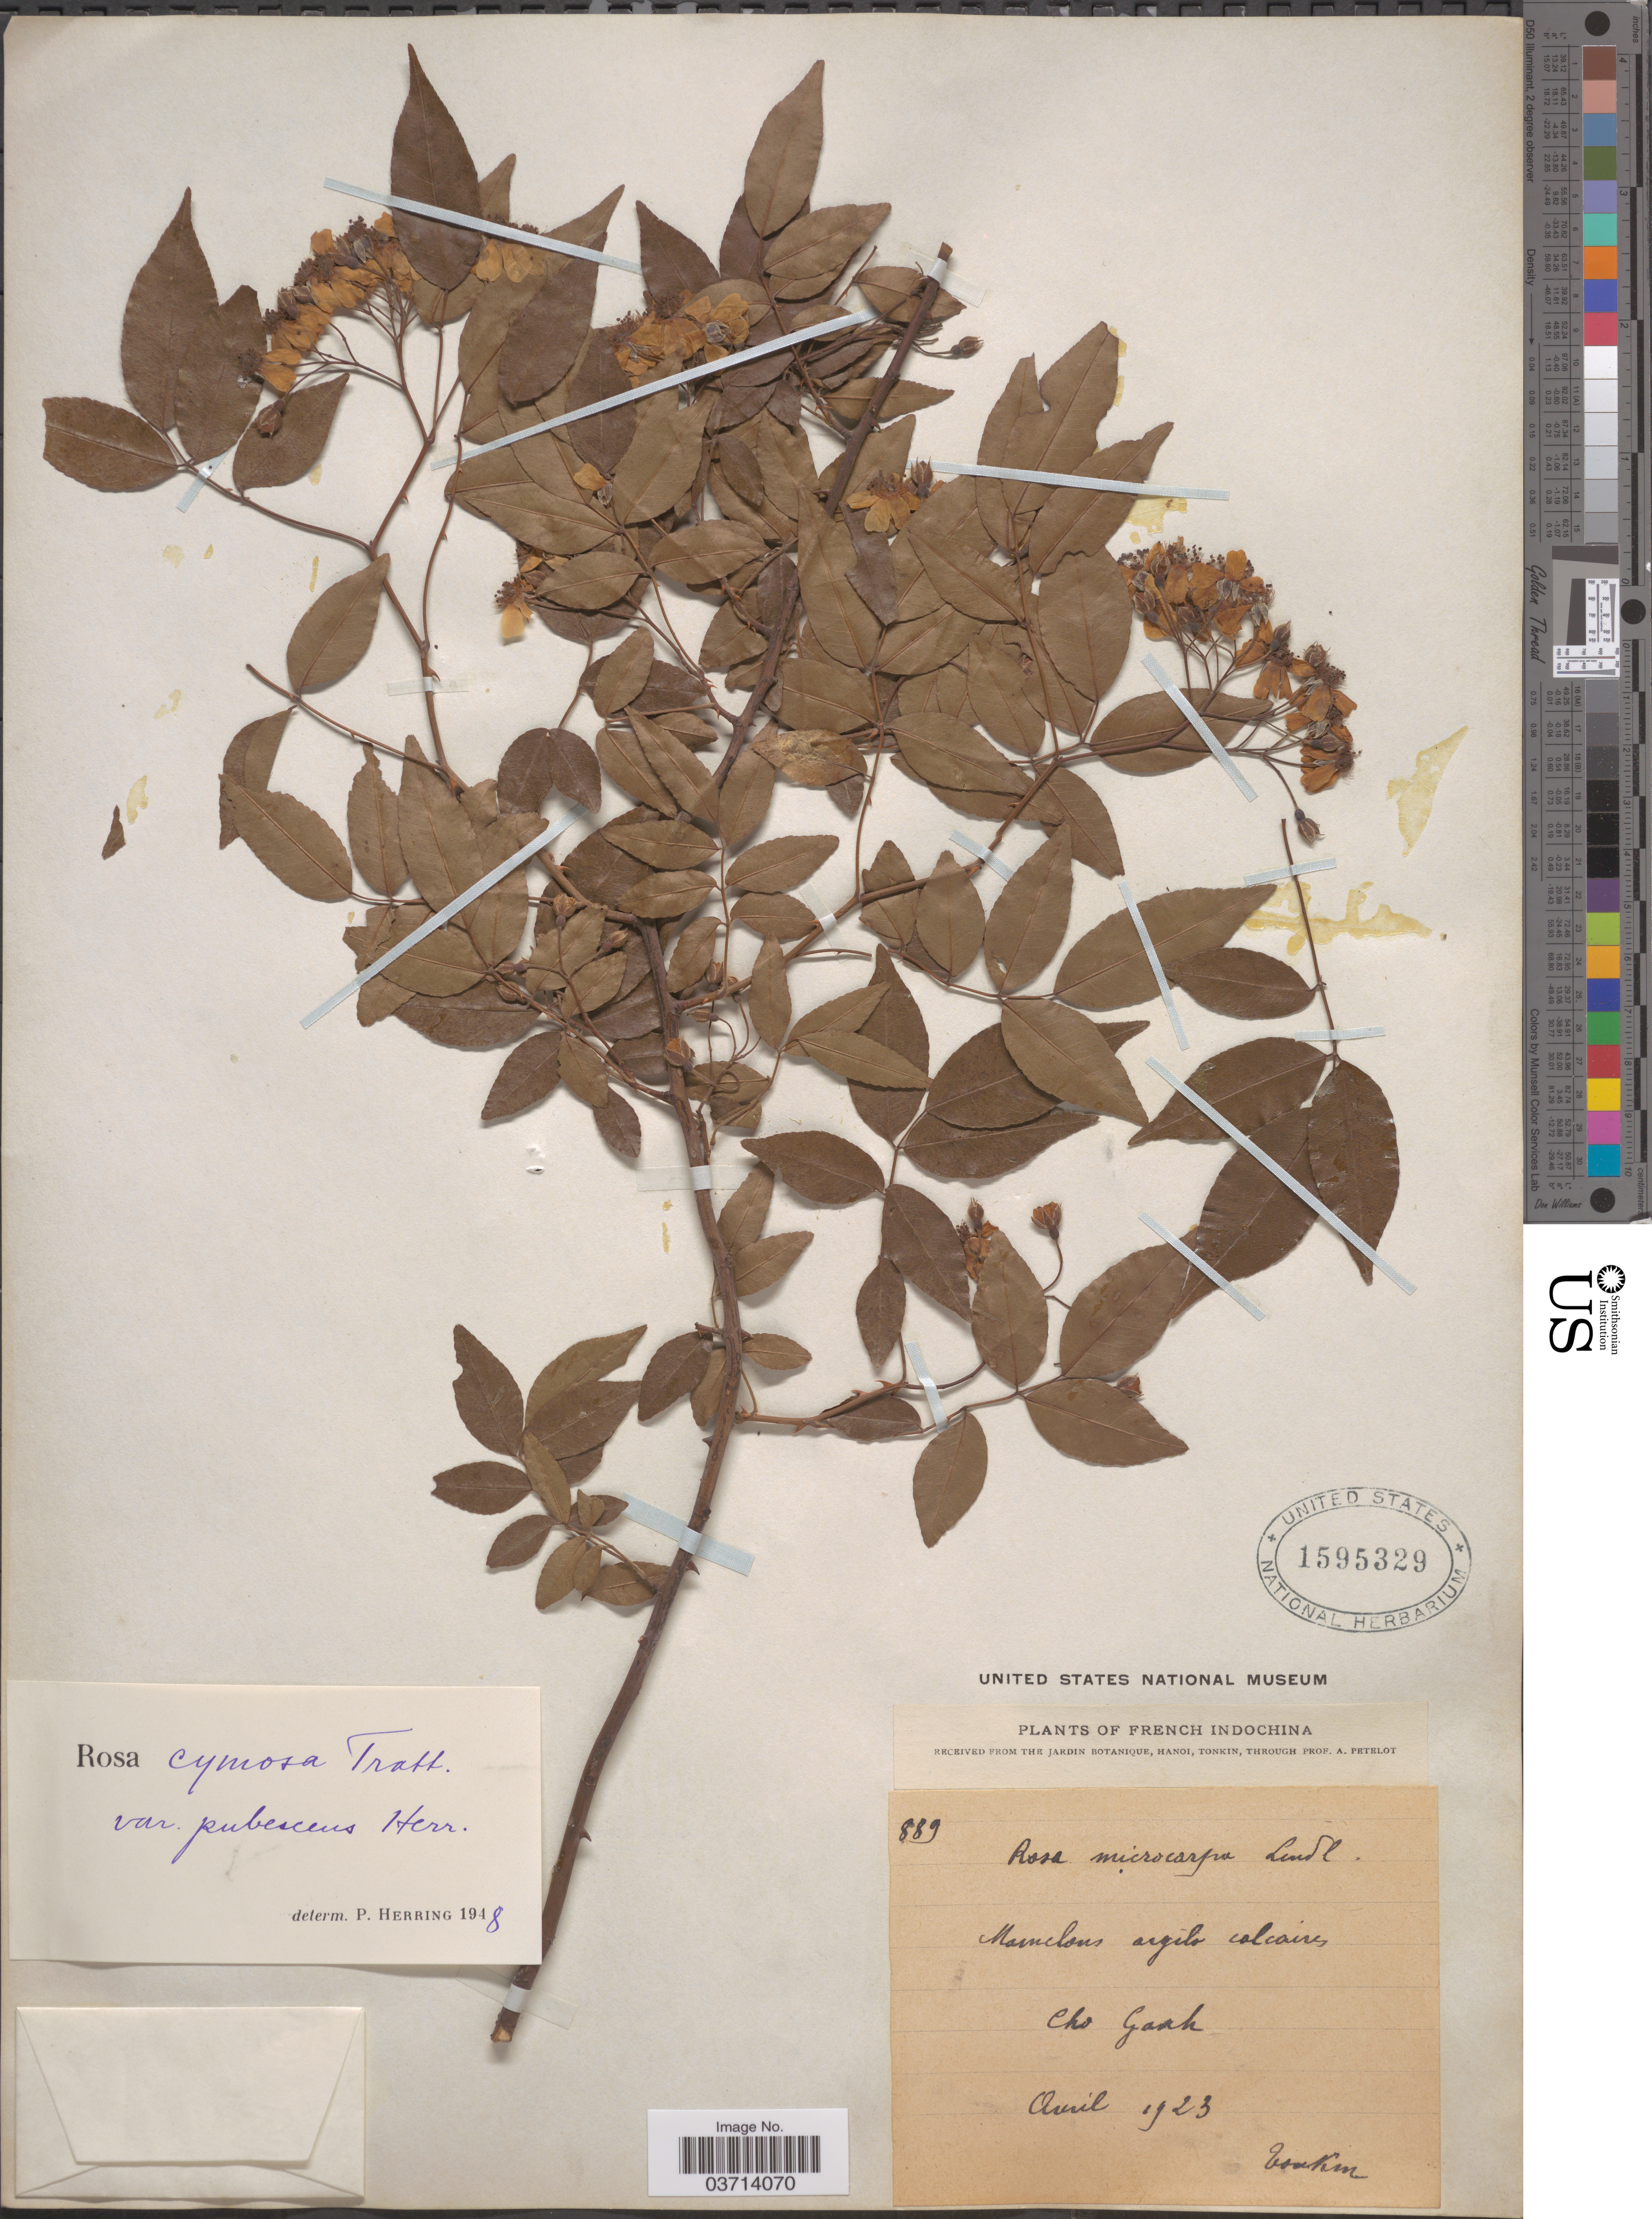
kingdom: Plantae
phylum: Tracheophyta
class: Magnoliopsida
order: Rosales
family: Rosaceae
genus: Rosa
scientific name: Rosa indica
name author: L.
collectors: P. A. Pételot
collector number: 889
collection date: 1923-04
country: Vietnam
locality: French Indochina. Cho Ganh.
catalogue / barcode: US 1595329